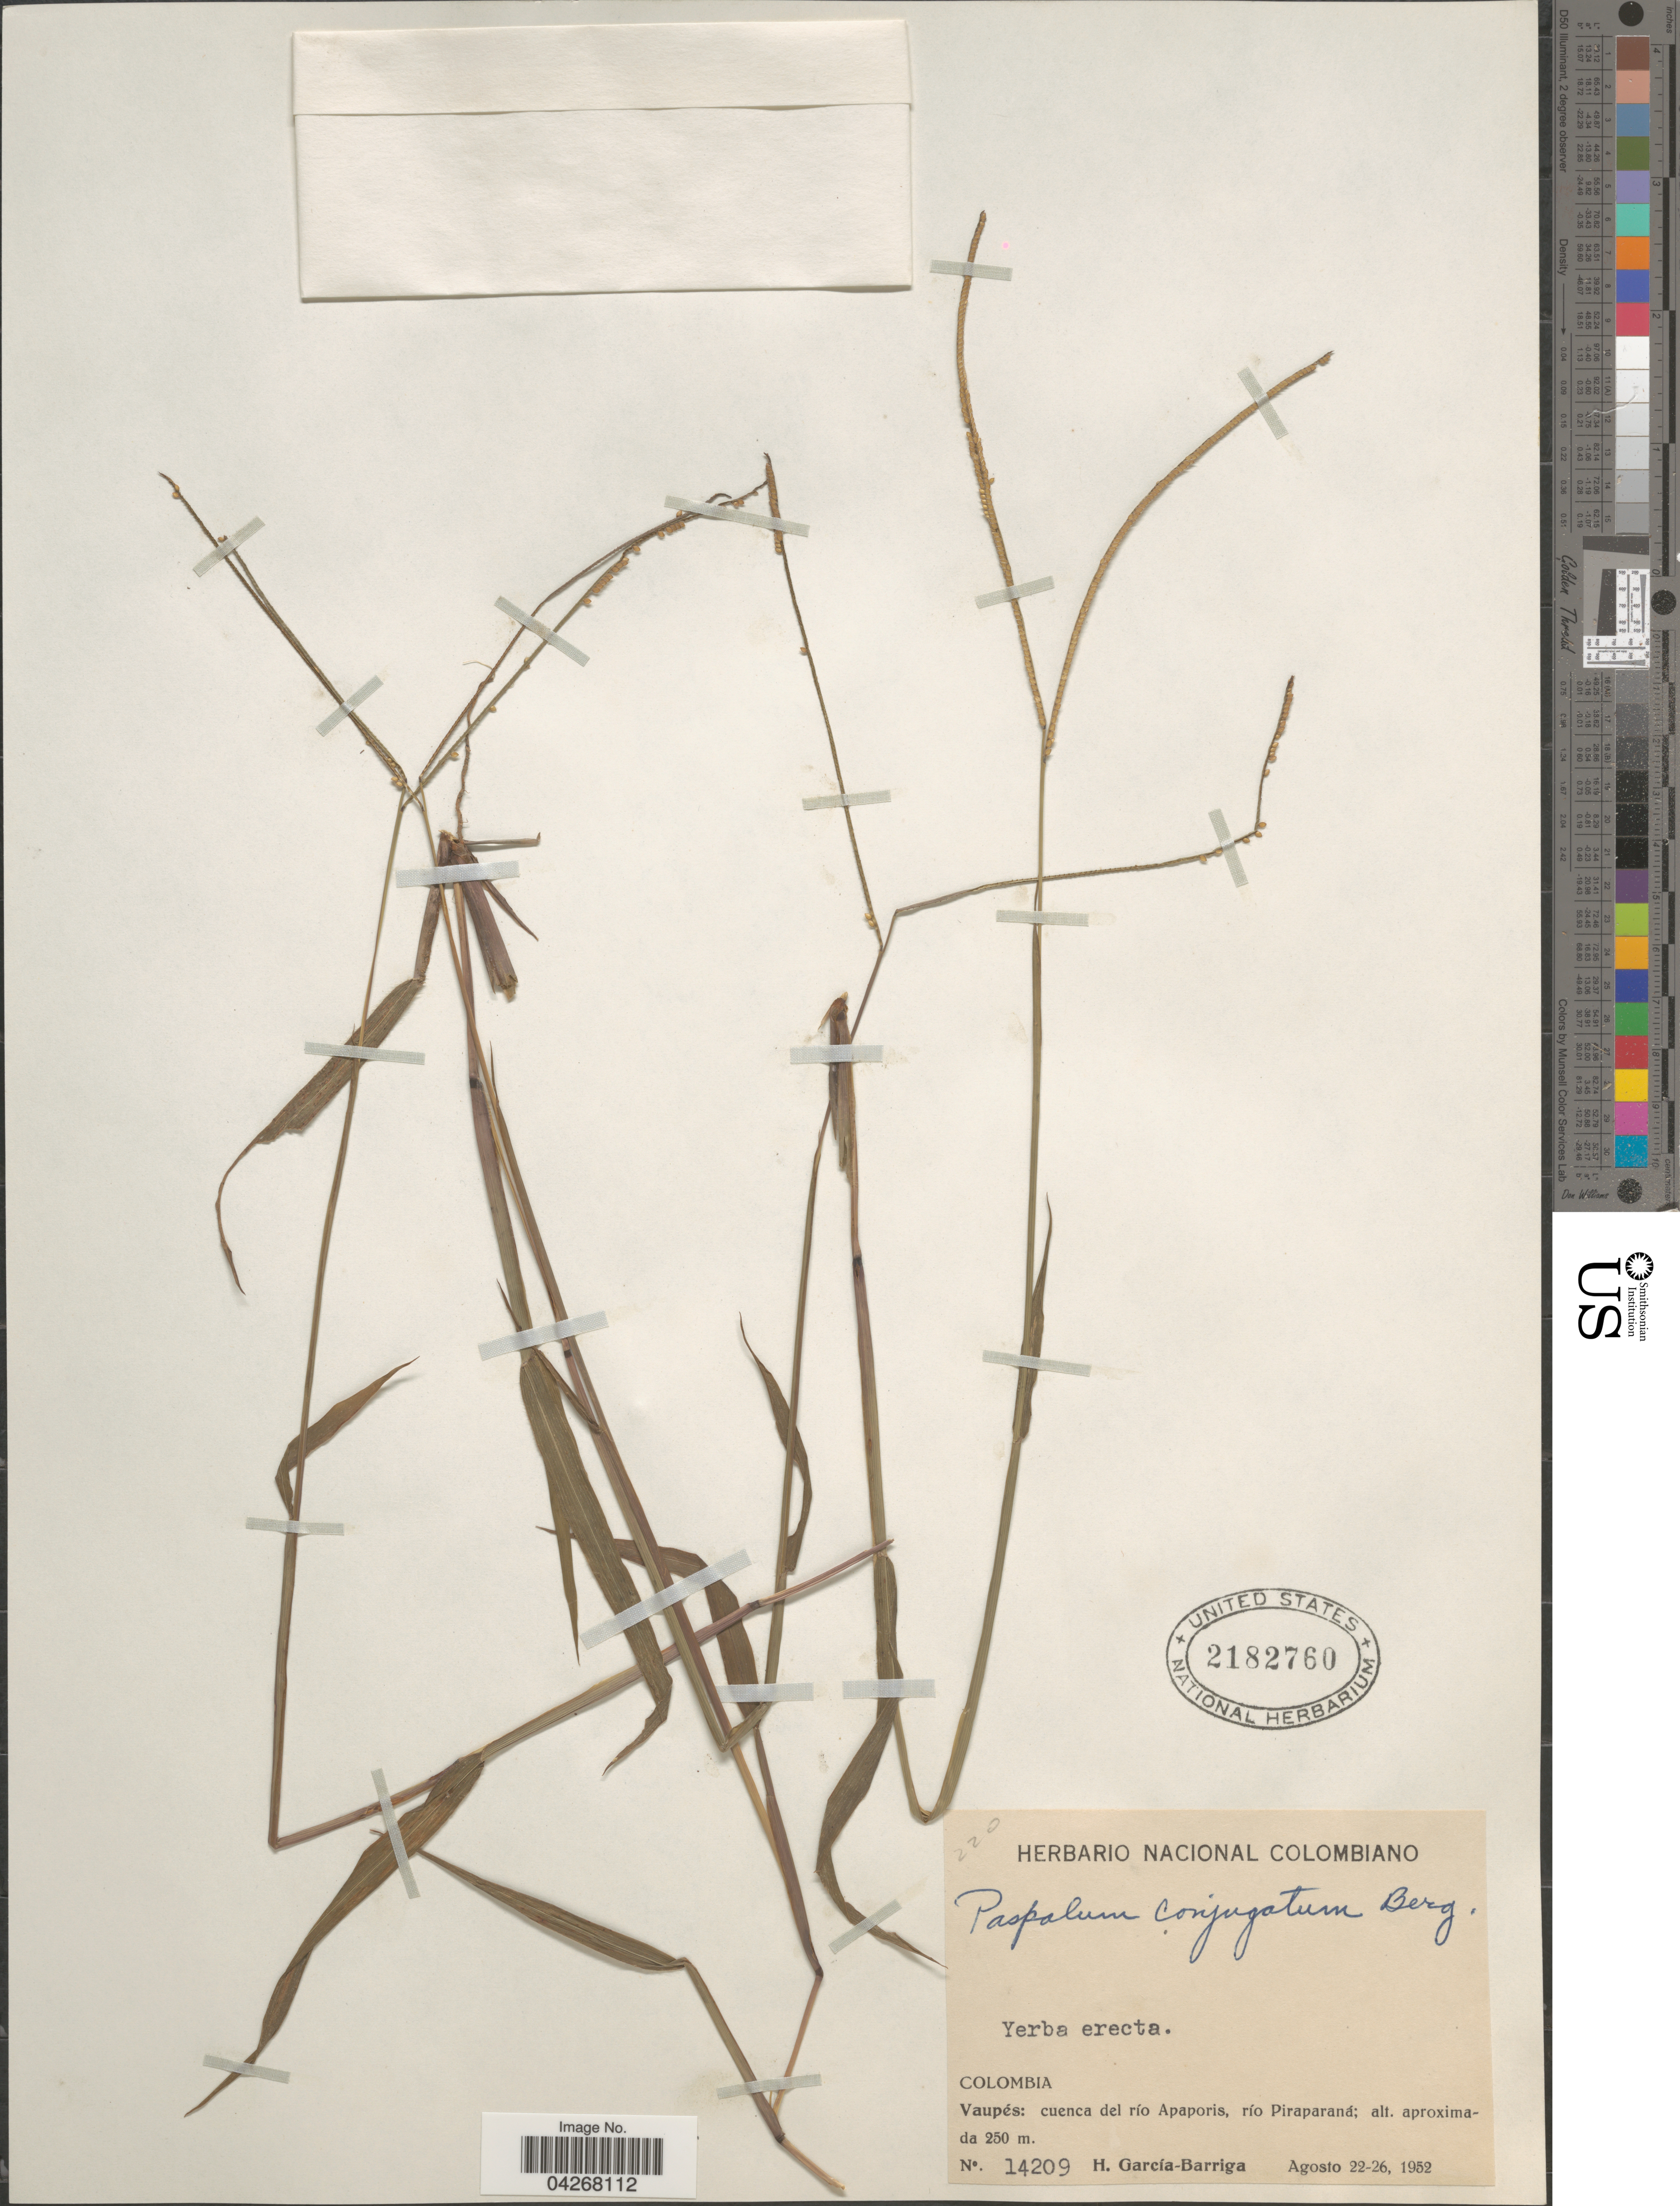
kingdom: Plantae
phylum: Tracheophyta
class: Liliopsida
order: Poales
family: Poaceae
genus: Paspalum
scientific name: Paspalum conjugatum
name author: P.J. Bergius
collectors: H. García Barriga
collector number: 14209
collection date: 1952-08-22/1952-08-26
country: Colombia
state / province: Vaupés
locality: Cuenca del río Apaporis, río Piraparaná.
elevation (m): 250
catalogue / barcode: US 2182760